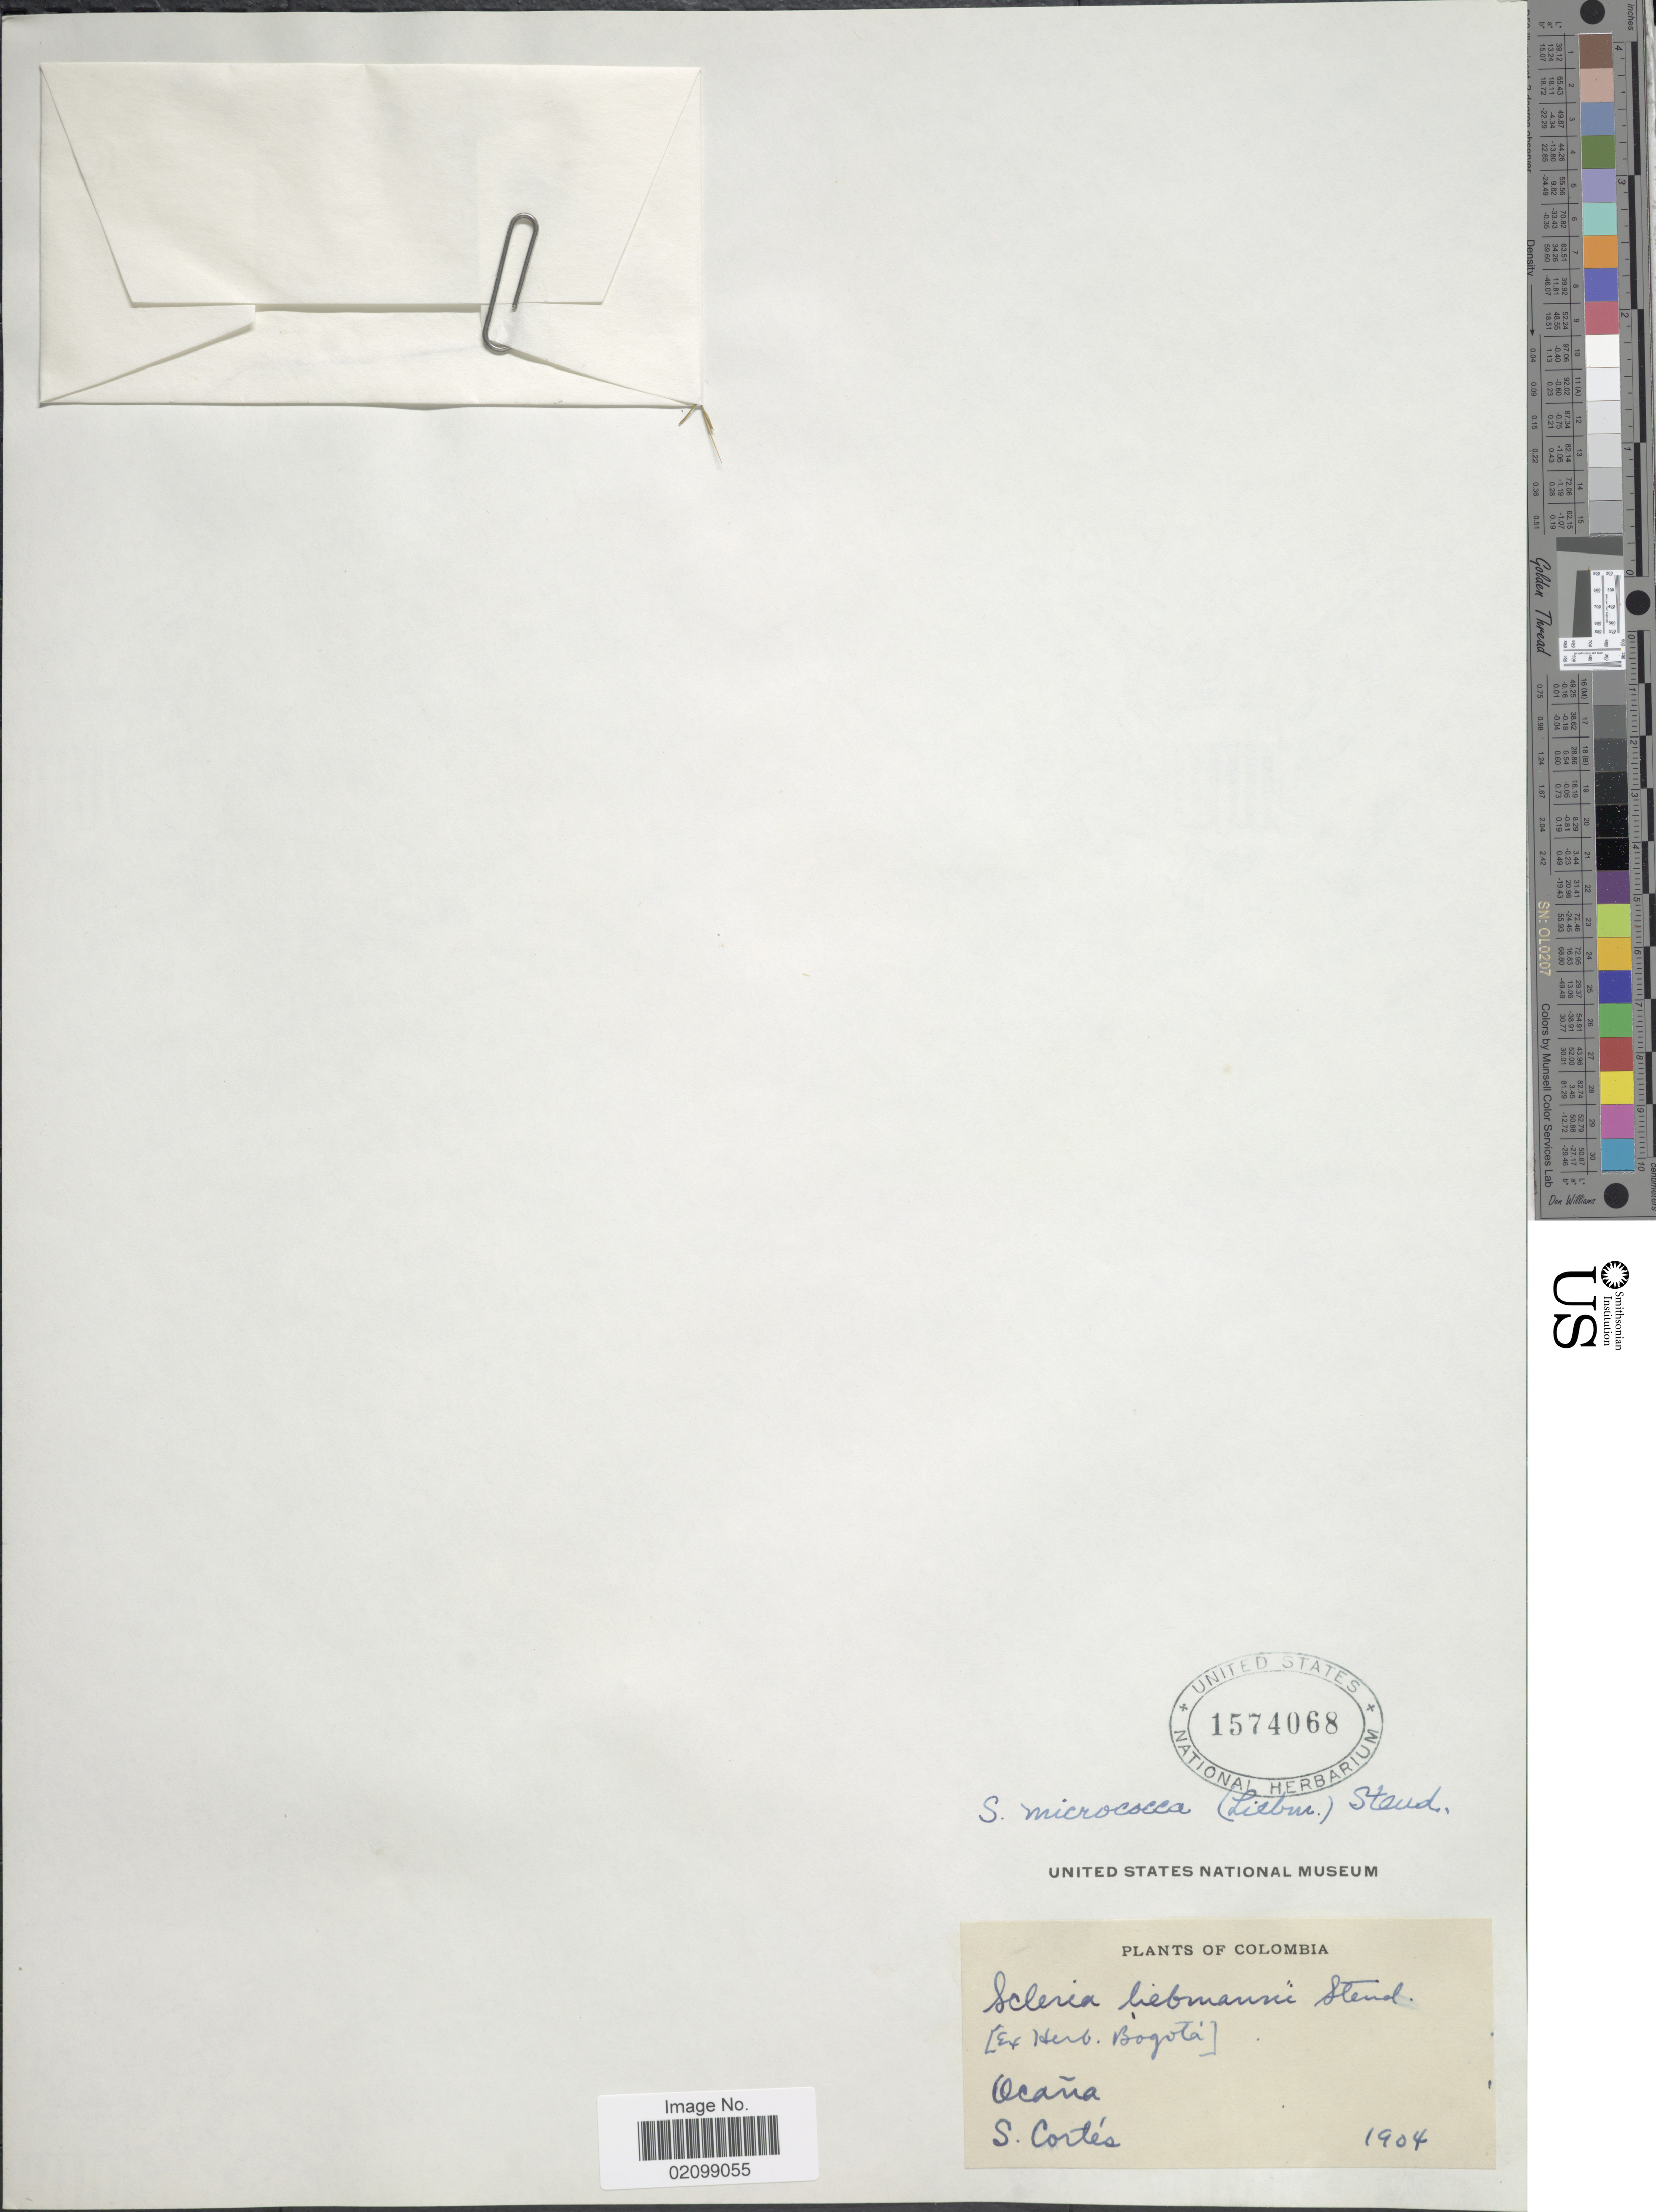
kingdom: Plantae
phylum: Tracheophyta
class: Liliopsida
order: Poales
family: Cyperaceae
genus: Scleria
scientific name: Scleria micrococca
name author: (Liebm.) Steud.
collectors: S. Cortés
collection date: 1904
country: Colombia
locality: Ocana.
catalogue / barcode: US 1574068